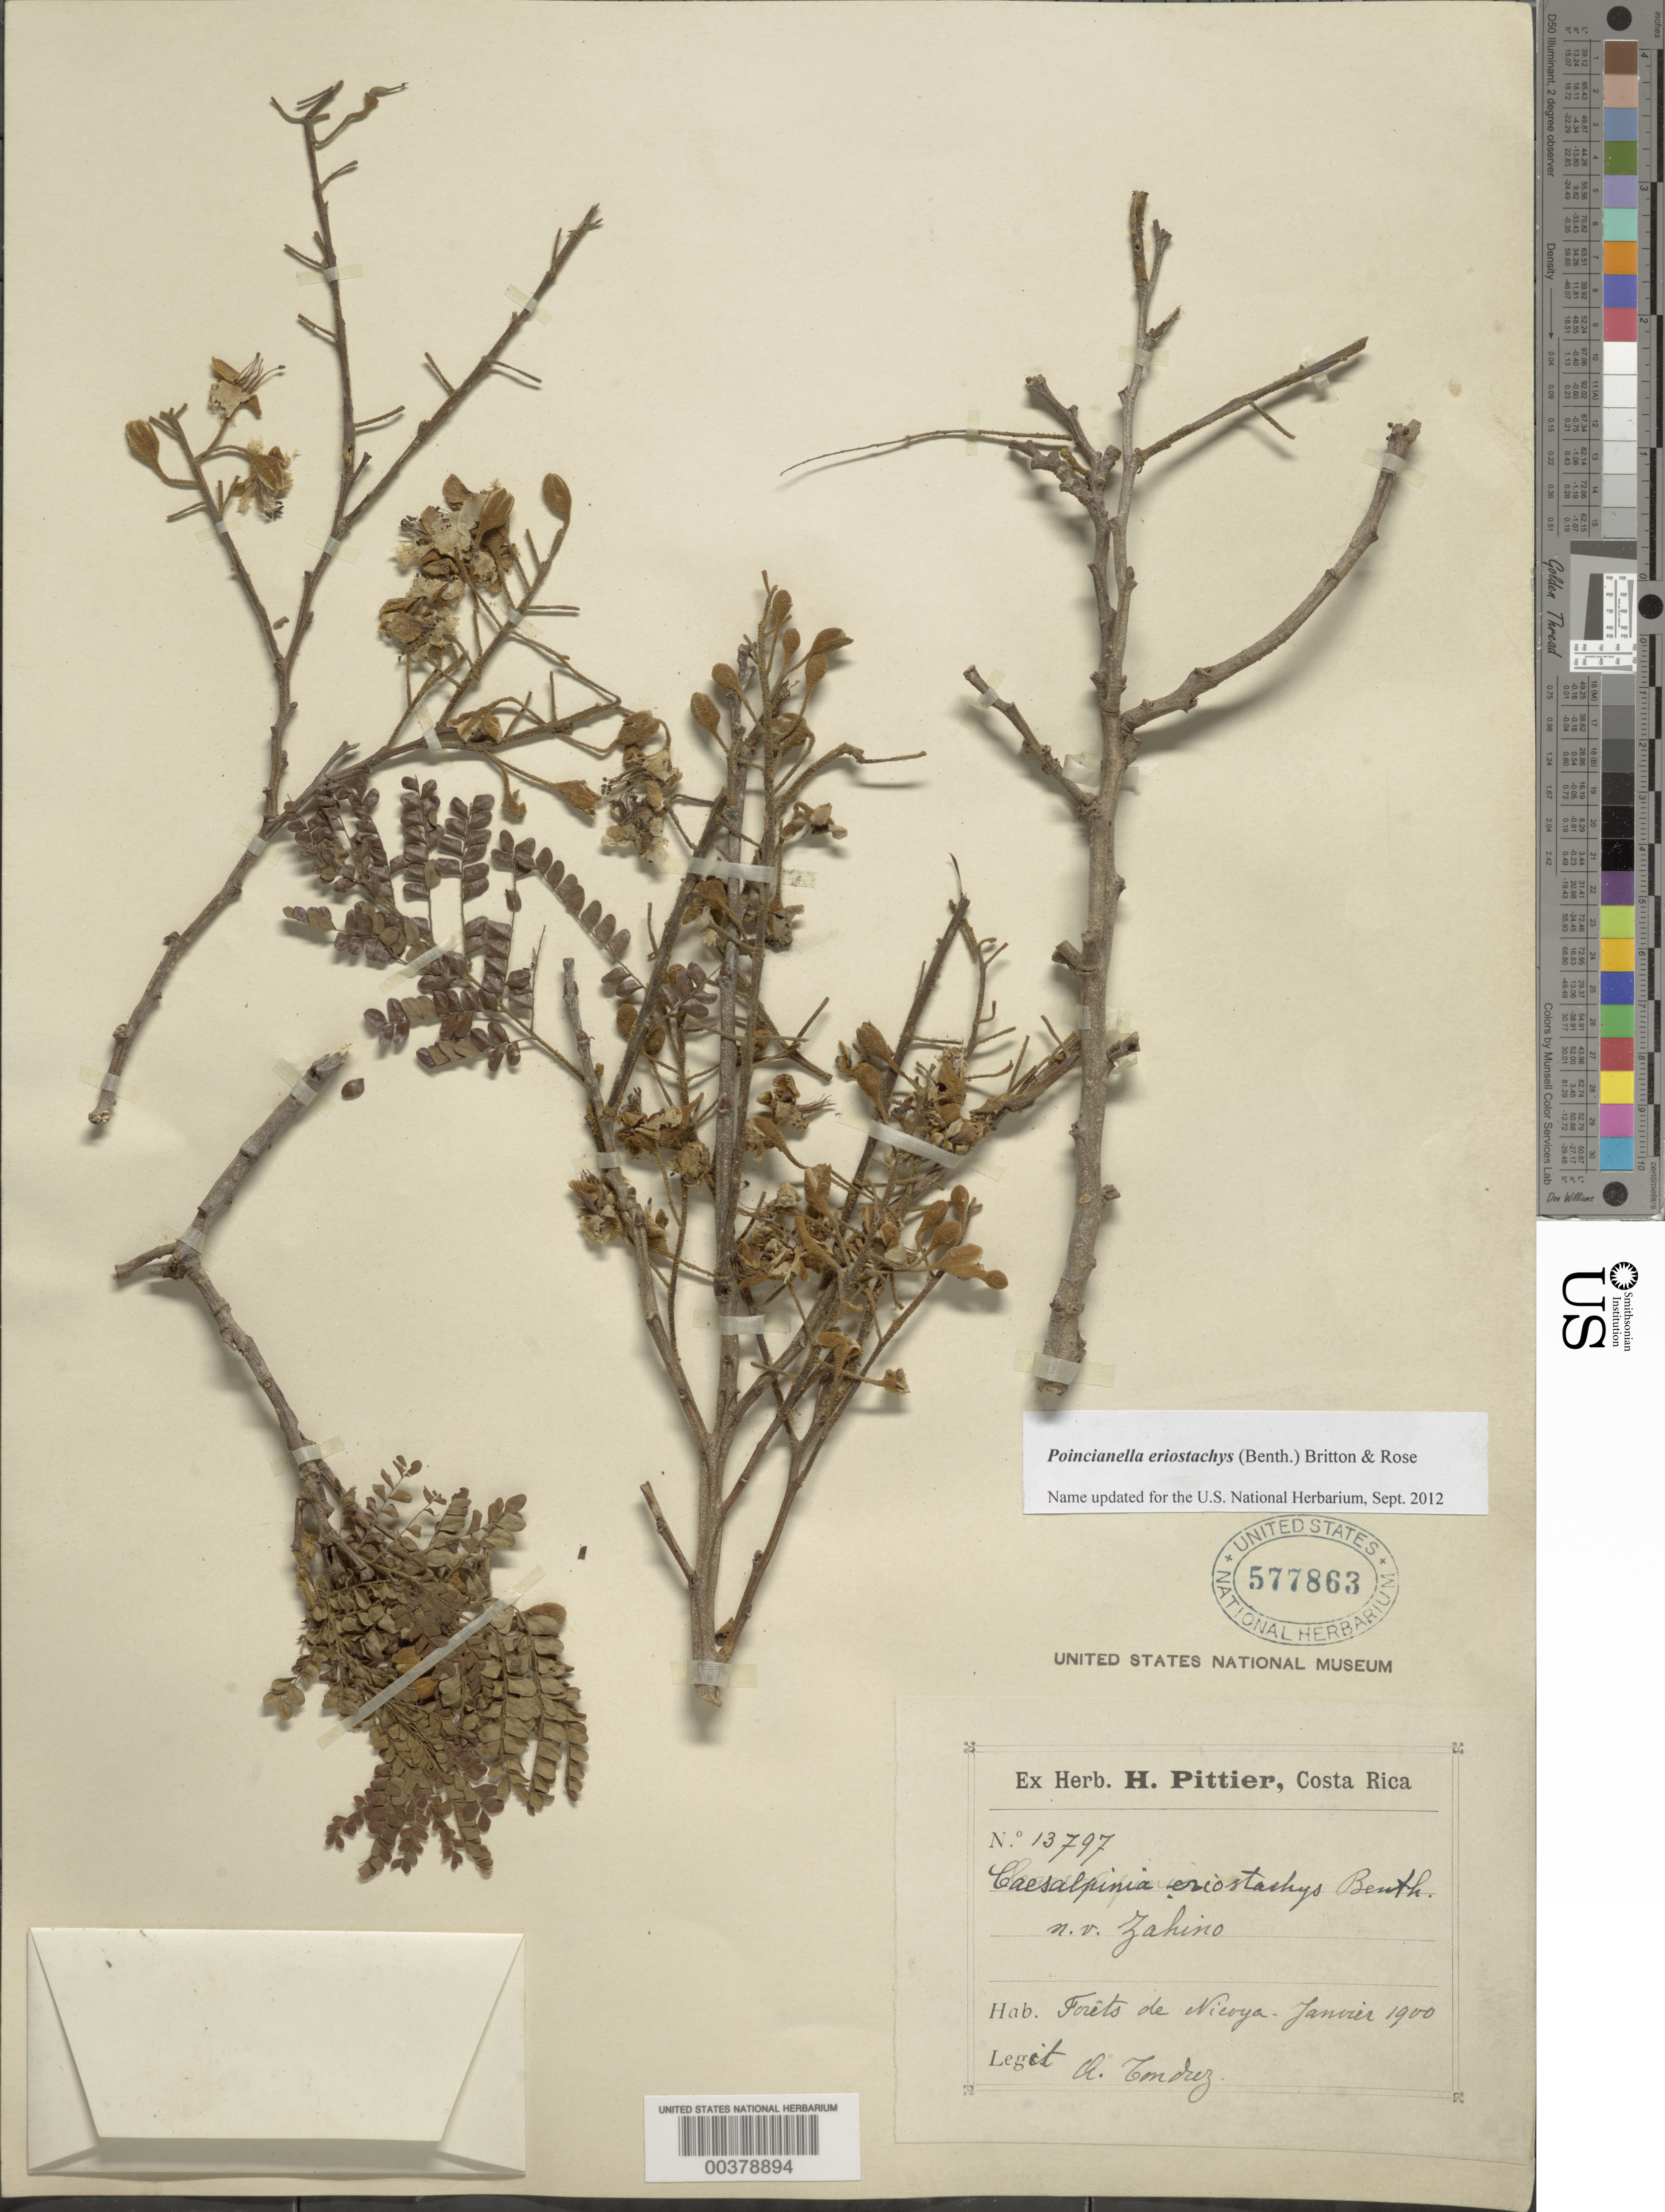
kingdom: Plantae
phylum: Tracheophyta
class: Magnoliopsida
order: Fabales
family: Fabaceae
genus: Cenostigma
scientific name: Cenostigma eriostachys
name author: (Benth.) Gagnon & G.P. Lewis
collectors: A. Tonduz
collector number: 13797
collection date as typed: Jan 1900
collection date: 1900-01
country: Costa Rica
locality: Forets de Nicoya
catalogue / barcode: US 577863